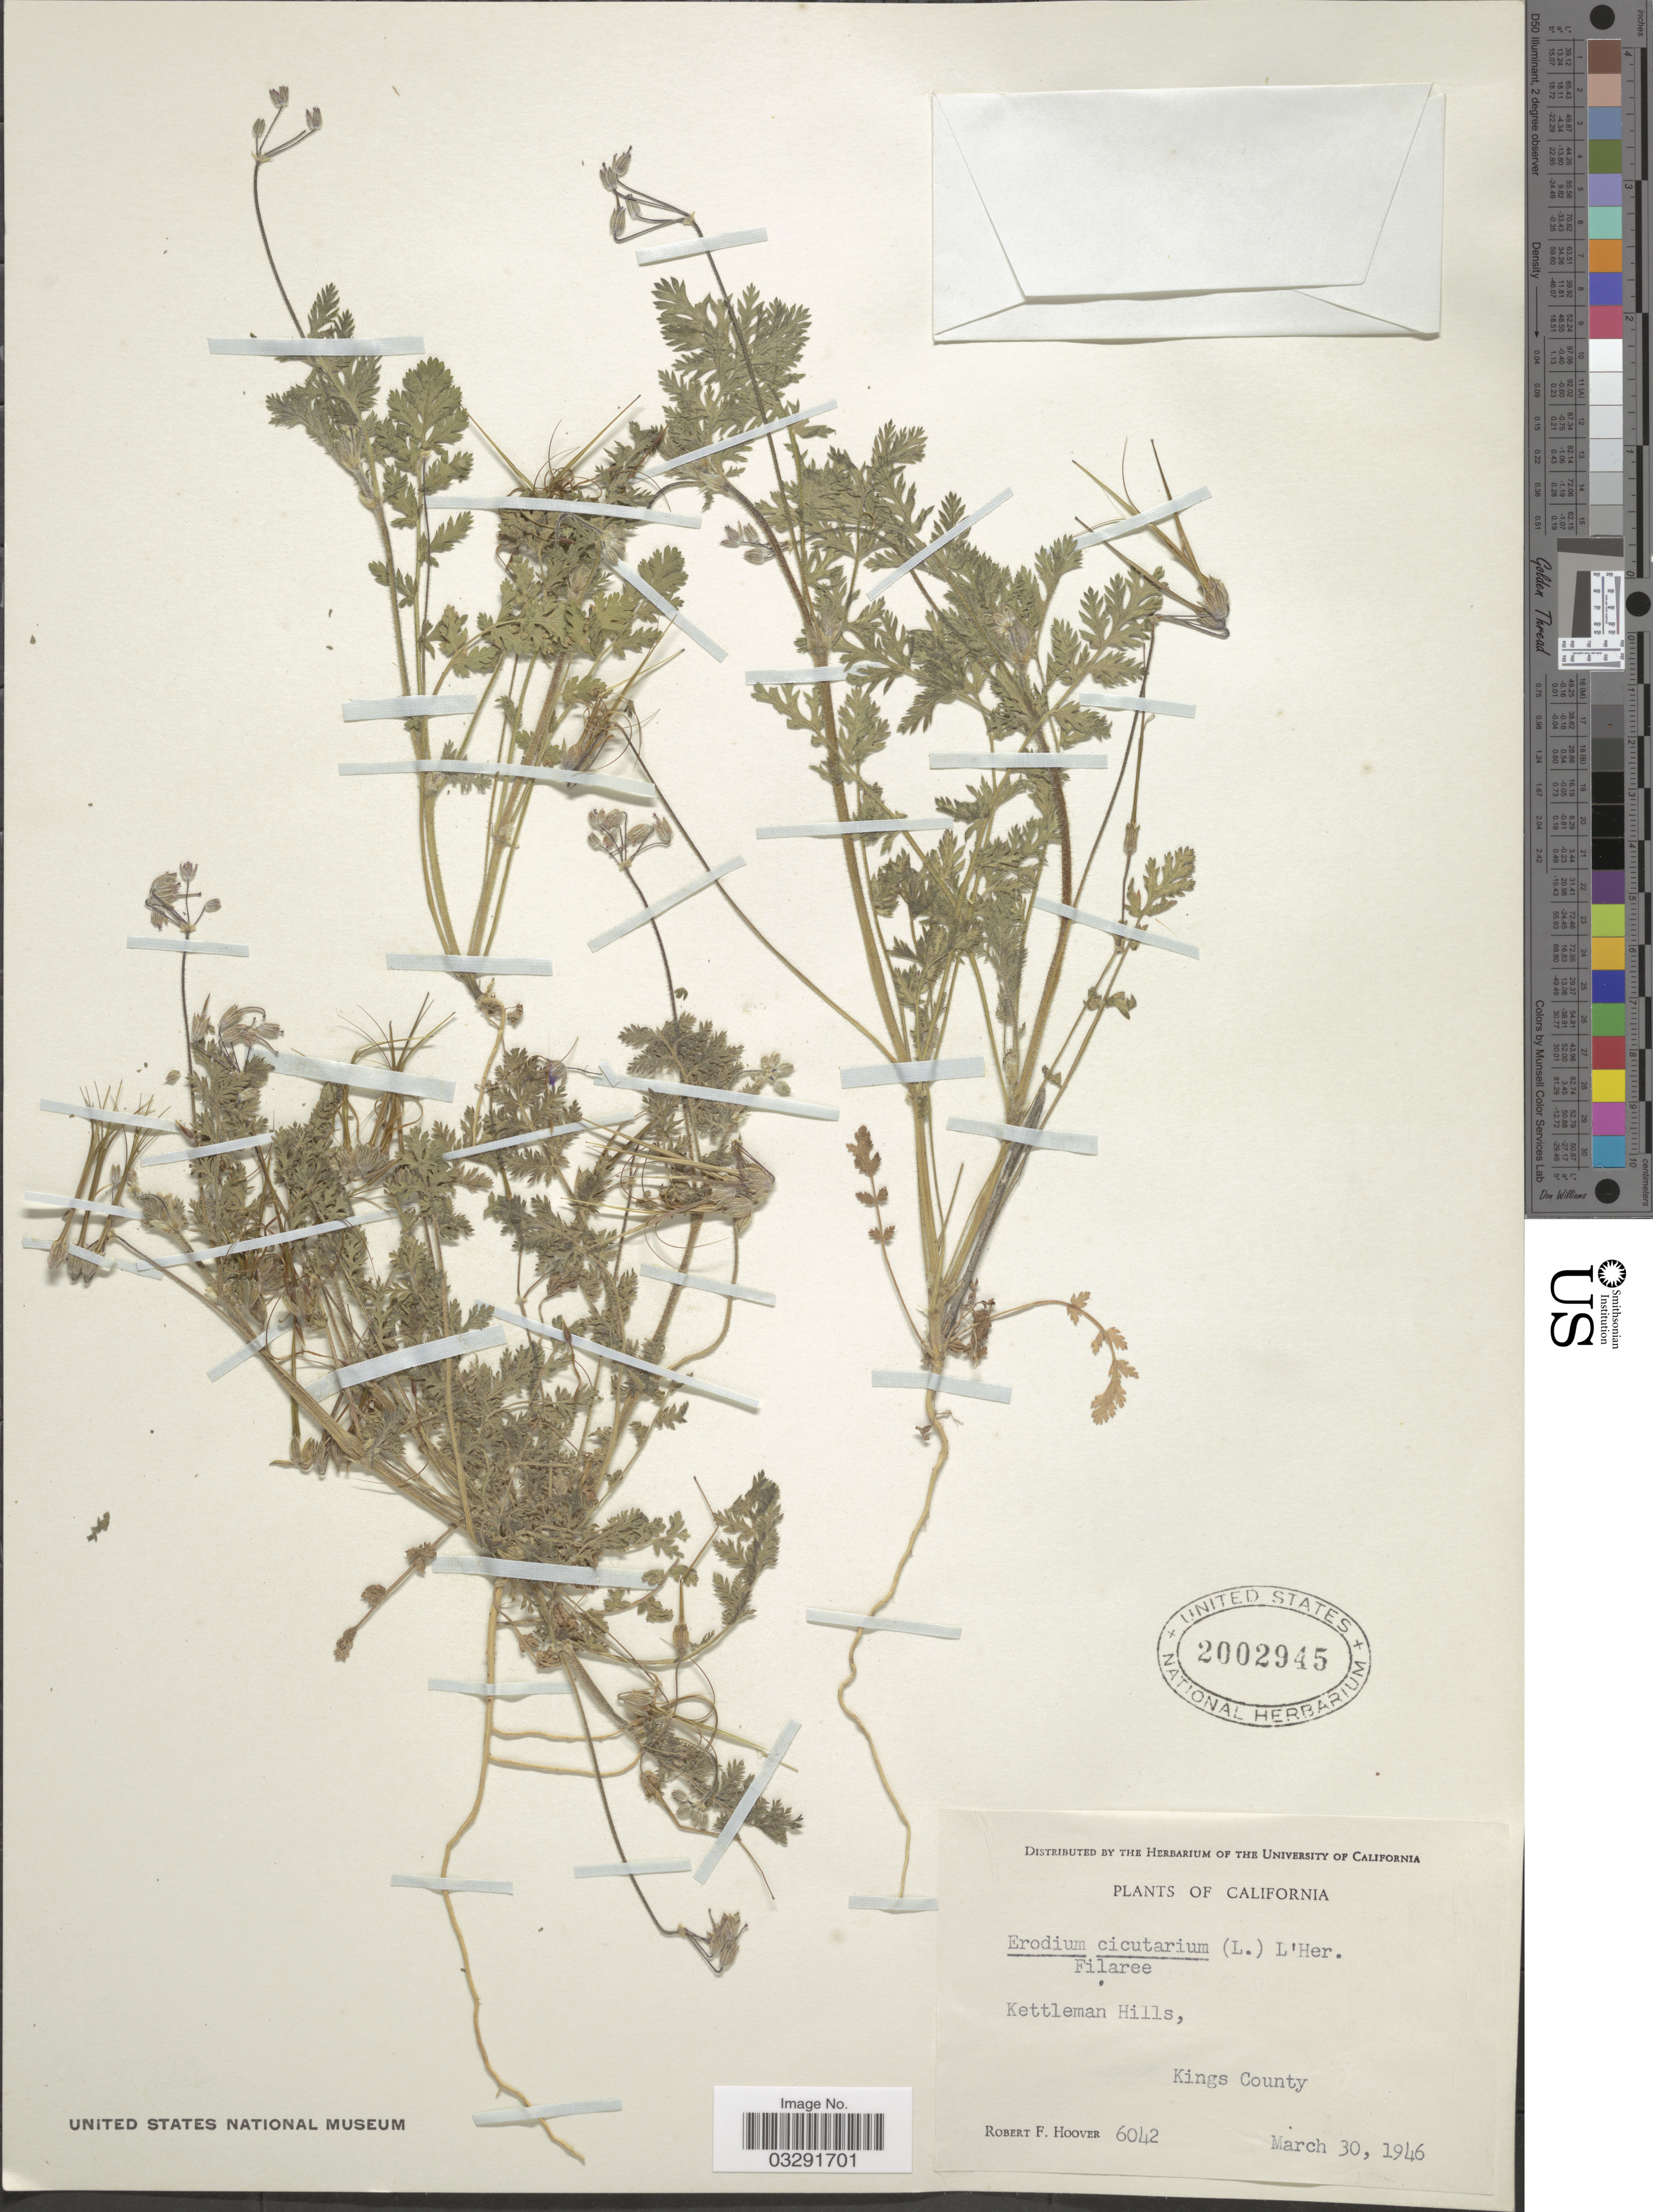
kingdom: Plantae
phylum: Tracheophyta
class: Magnoliopsida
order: Geraniales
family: Geraniaceae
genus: Erodium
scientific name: Erodium cicutarium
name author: (L.) L'Hér.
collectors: R. F. Hoover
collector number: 6042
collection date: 1946-03-30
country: United States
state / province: California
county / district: Kings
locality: Kettleman Hills, Kings County.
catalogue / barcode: US 2002945